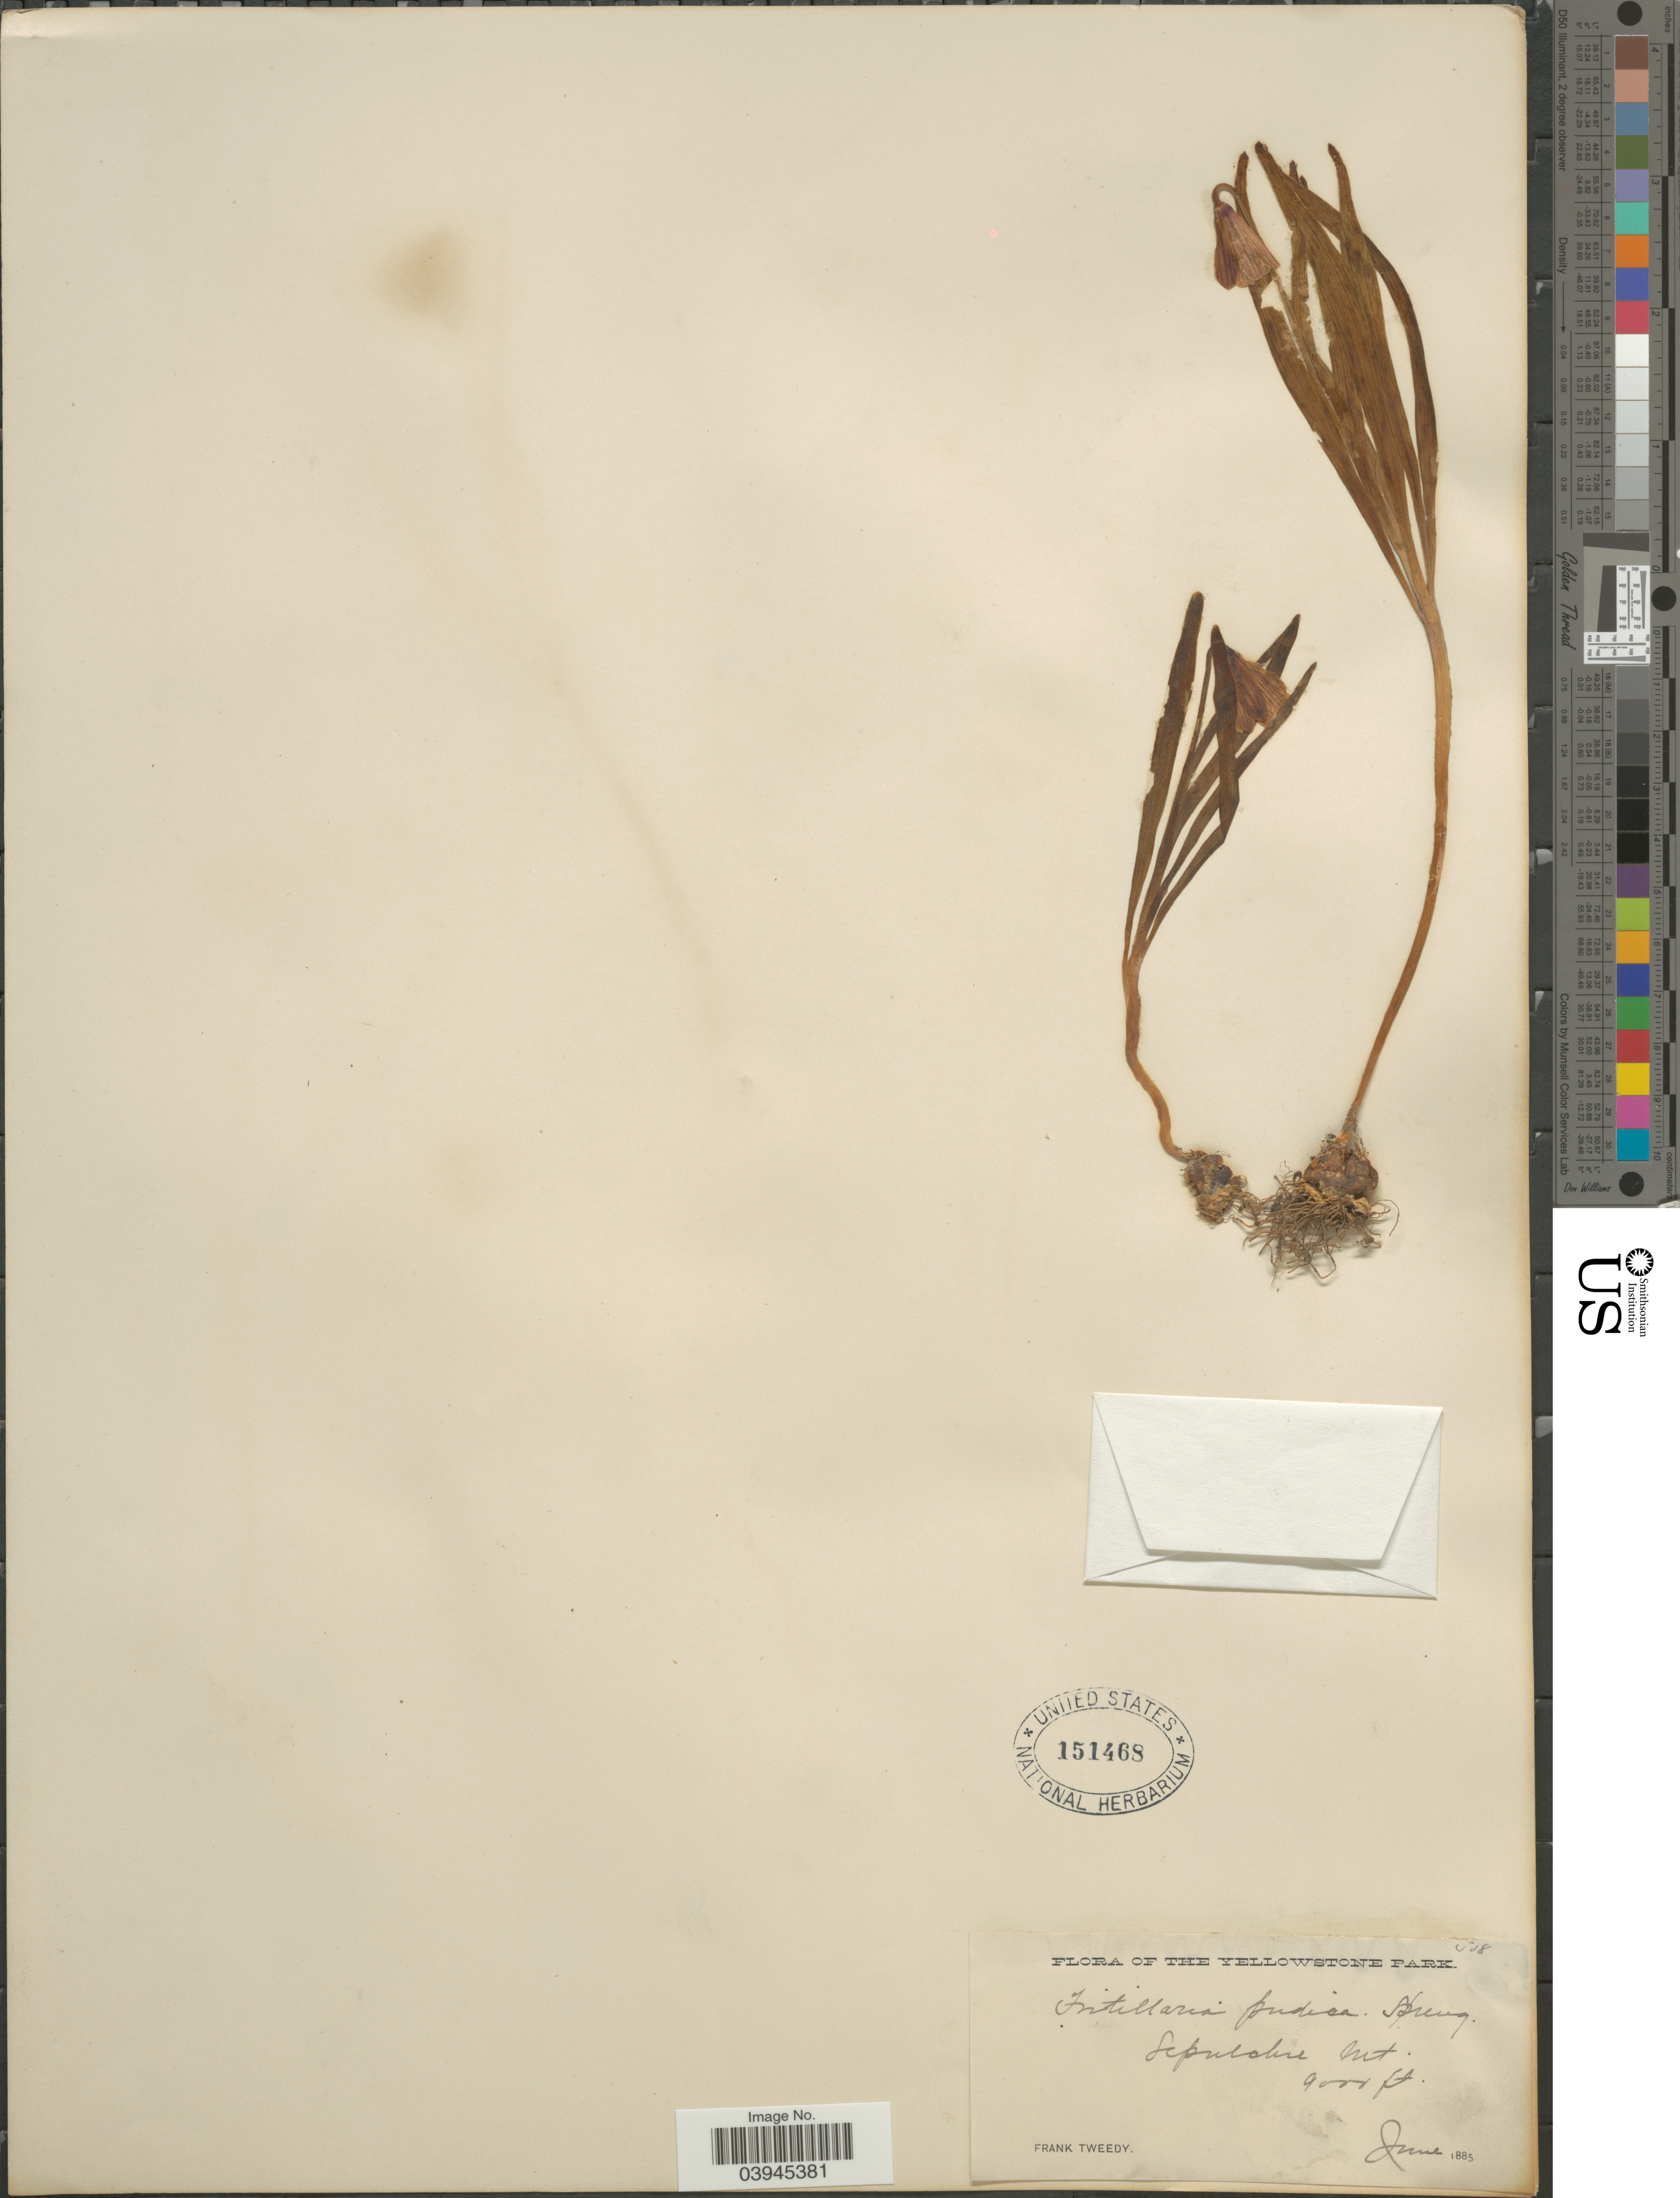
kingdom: Plantae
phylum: Tracheophyta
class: Liliopsida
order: Liliales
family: Liliaceae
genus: Fritillaria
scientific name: Fritillaria pudica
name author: (Pursh) Spreng.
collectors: F. Tweedy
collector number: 508*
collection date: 1885-06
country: United States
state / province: Wyoming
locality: The Yellowstone Park. Sepulchre Mt.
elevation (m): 2743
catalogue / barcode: US 151468